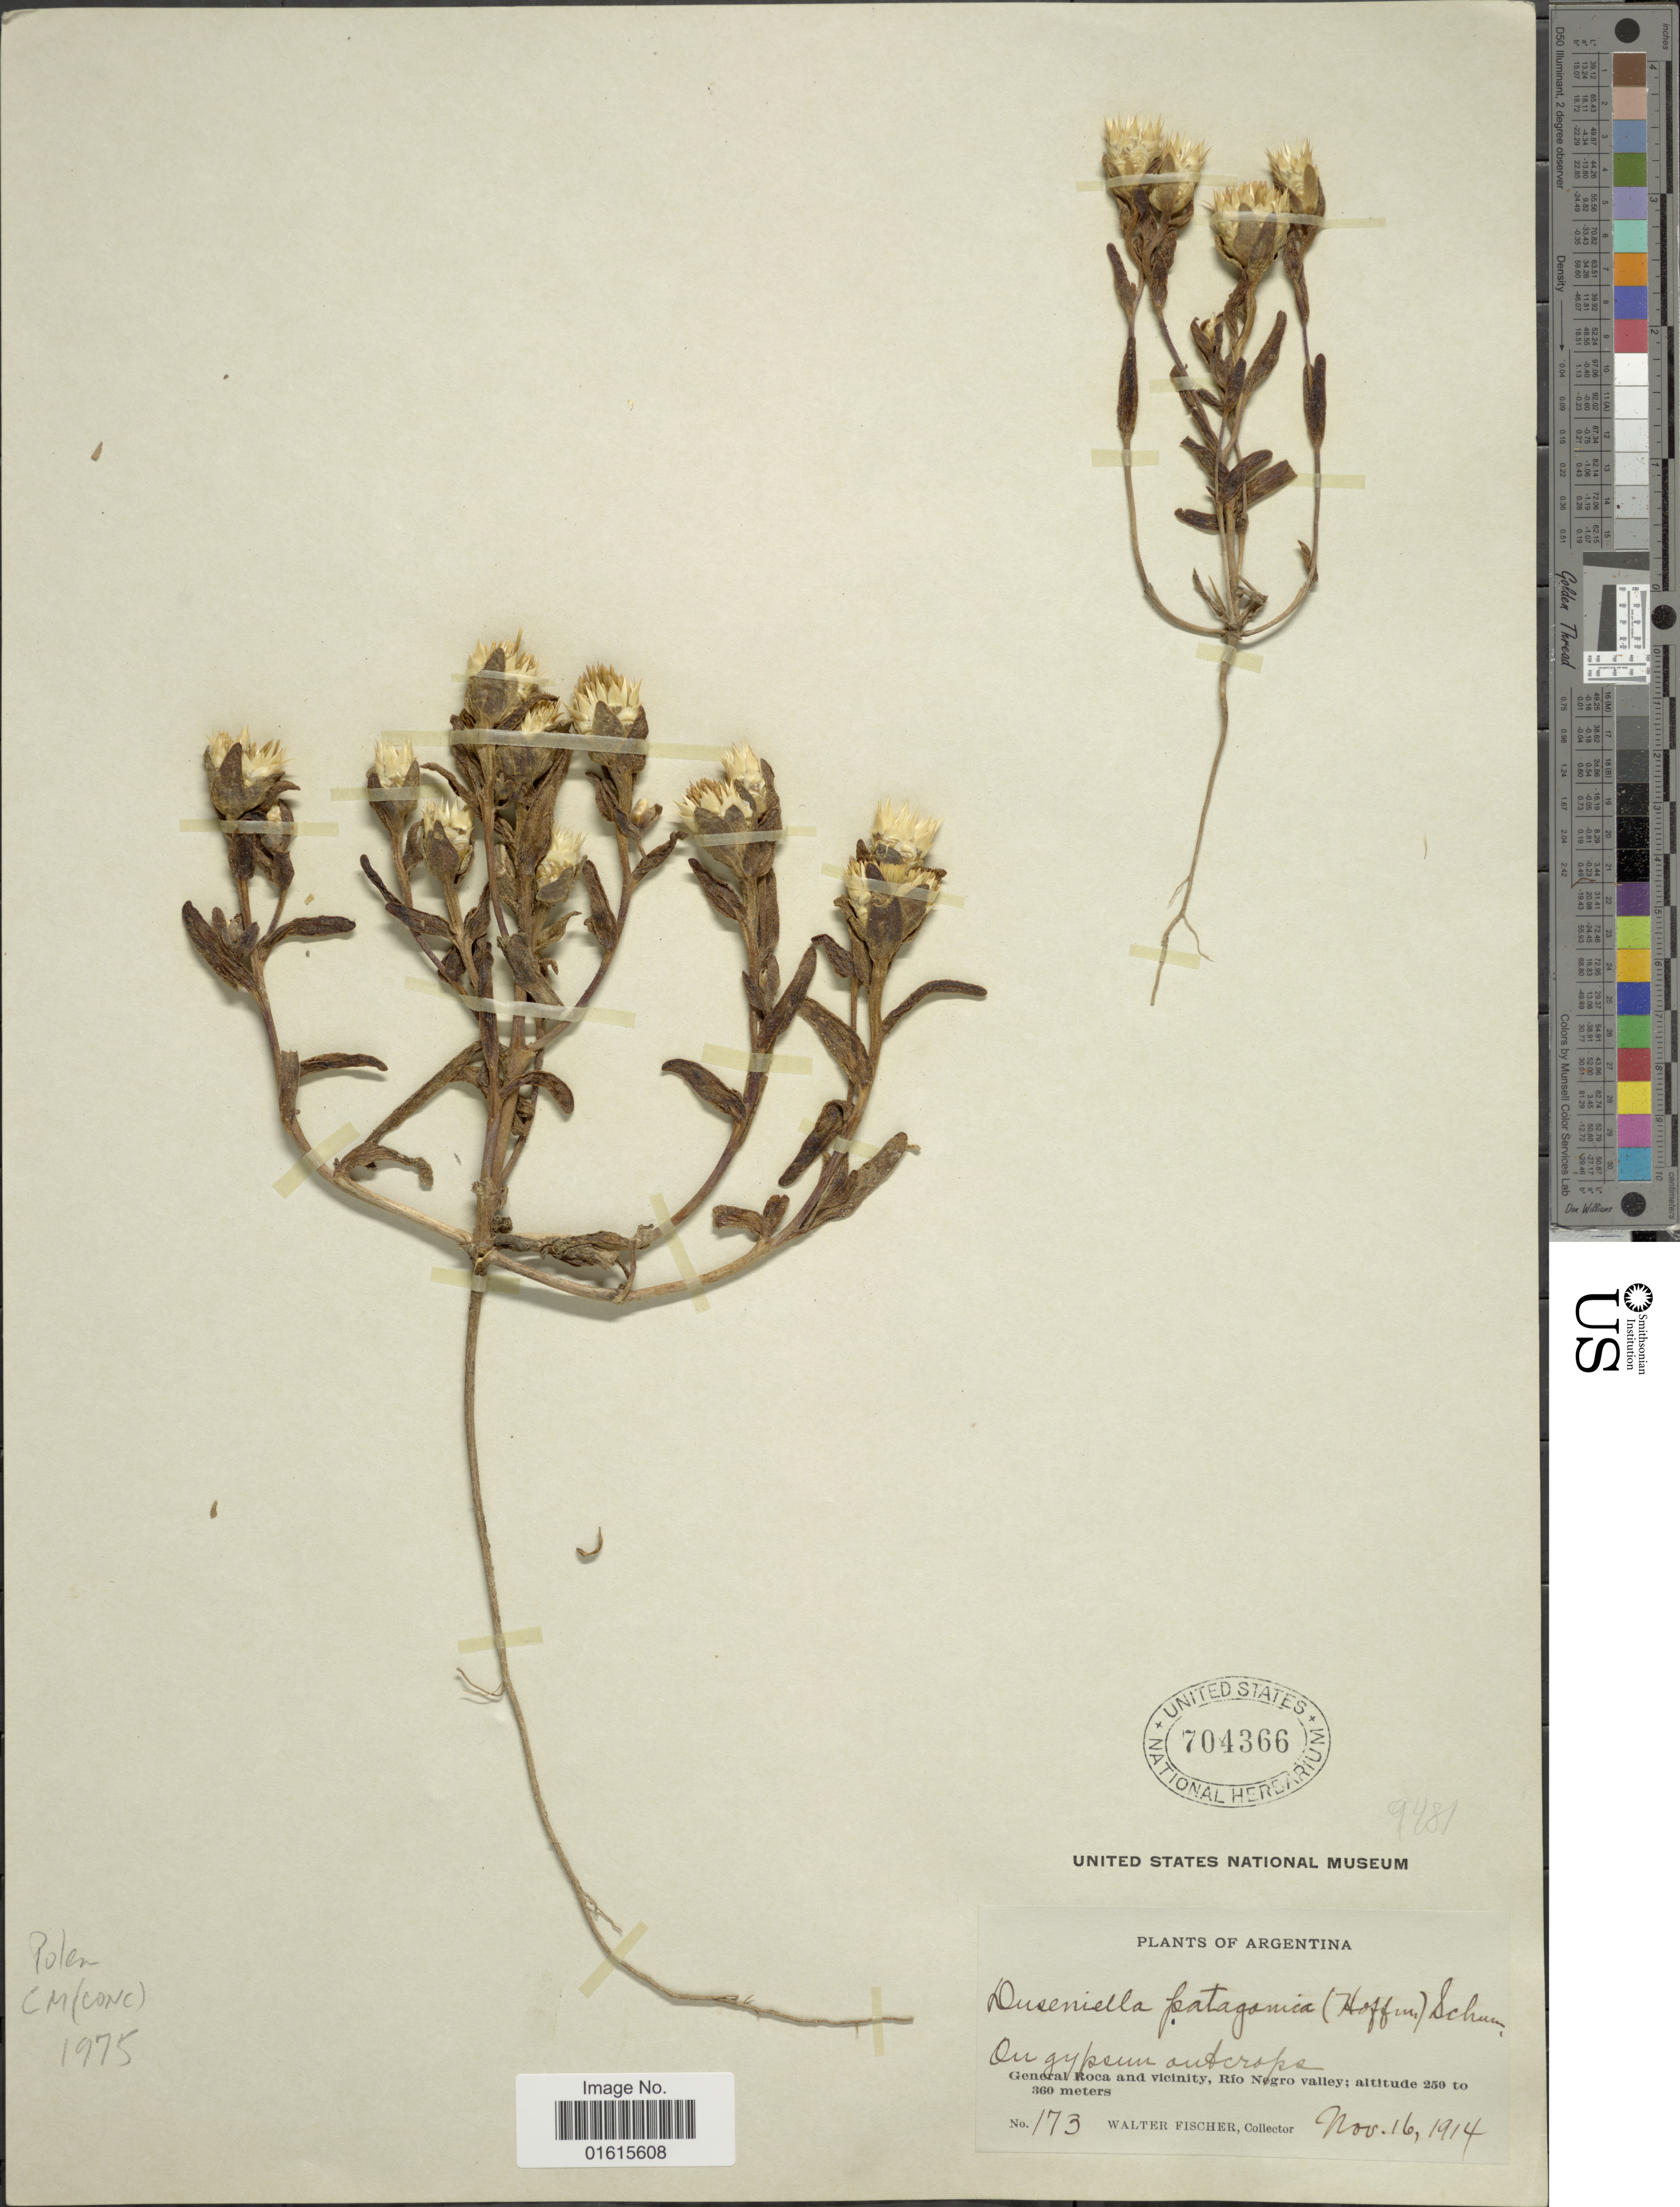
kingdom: Plantae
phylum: Tracheophyta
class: Magnoliopsida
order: Asterales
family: Asteraceae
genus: Duseniella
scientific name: Duseniella patagonica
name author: O. Hoffm.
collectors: W. Fischer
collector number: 173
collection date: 1914-11-16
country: Argentina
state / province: Rio Negro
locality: General Roca and vicinity, Rio Negro Valley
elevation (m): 250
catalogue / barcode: US 704366